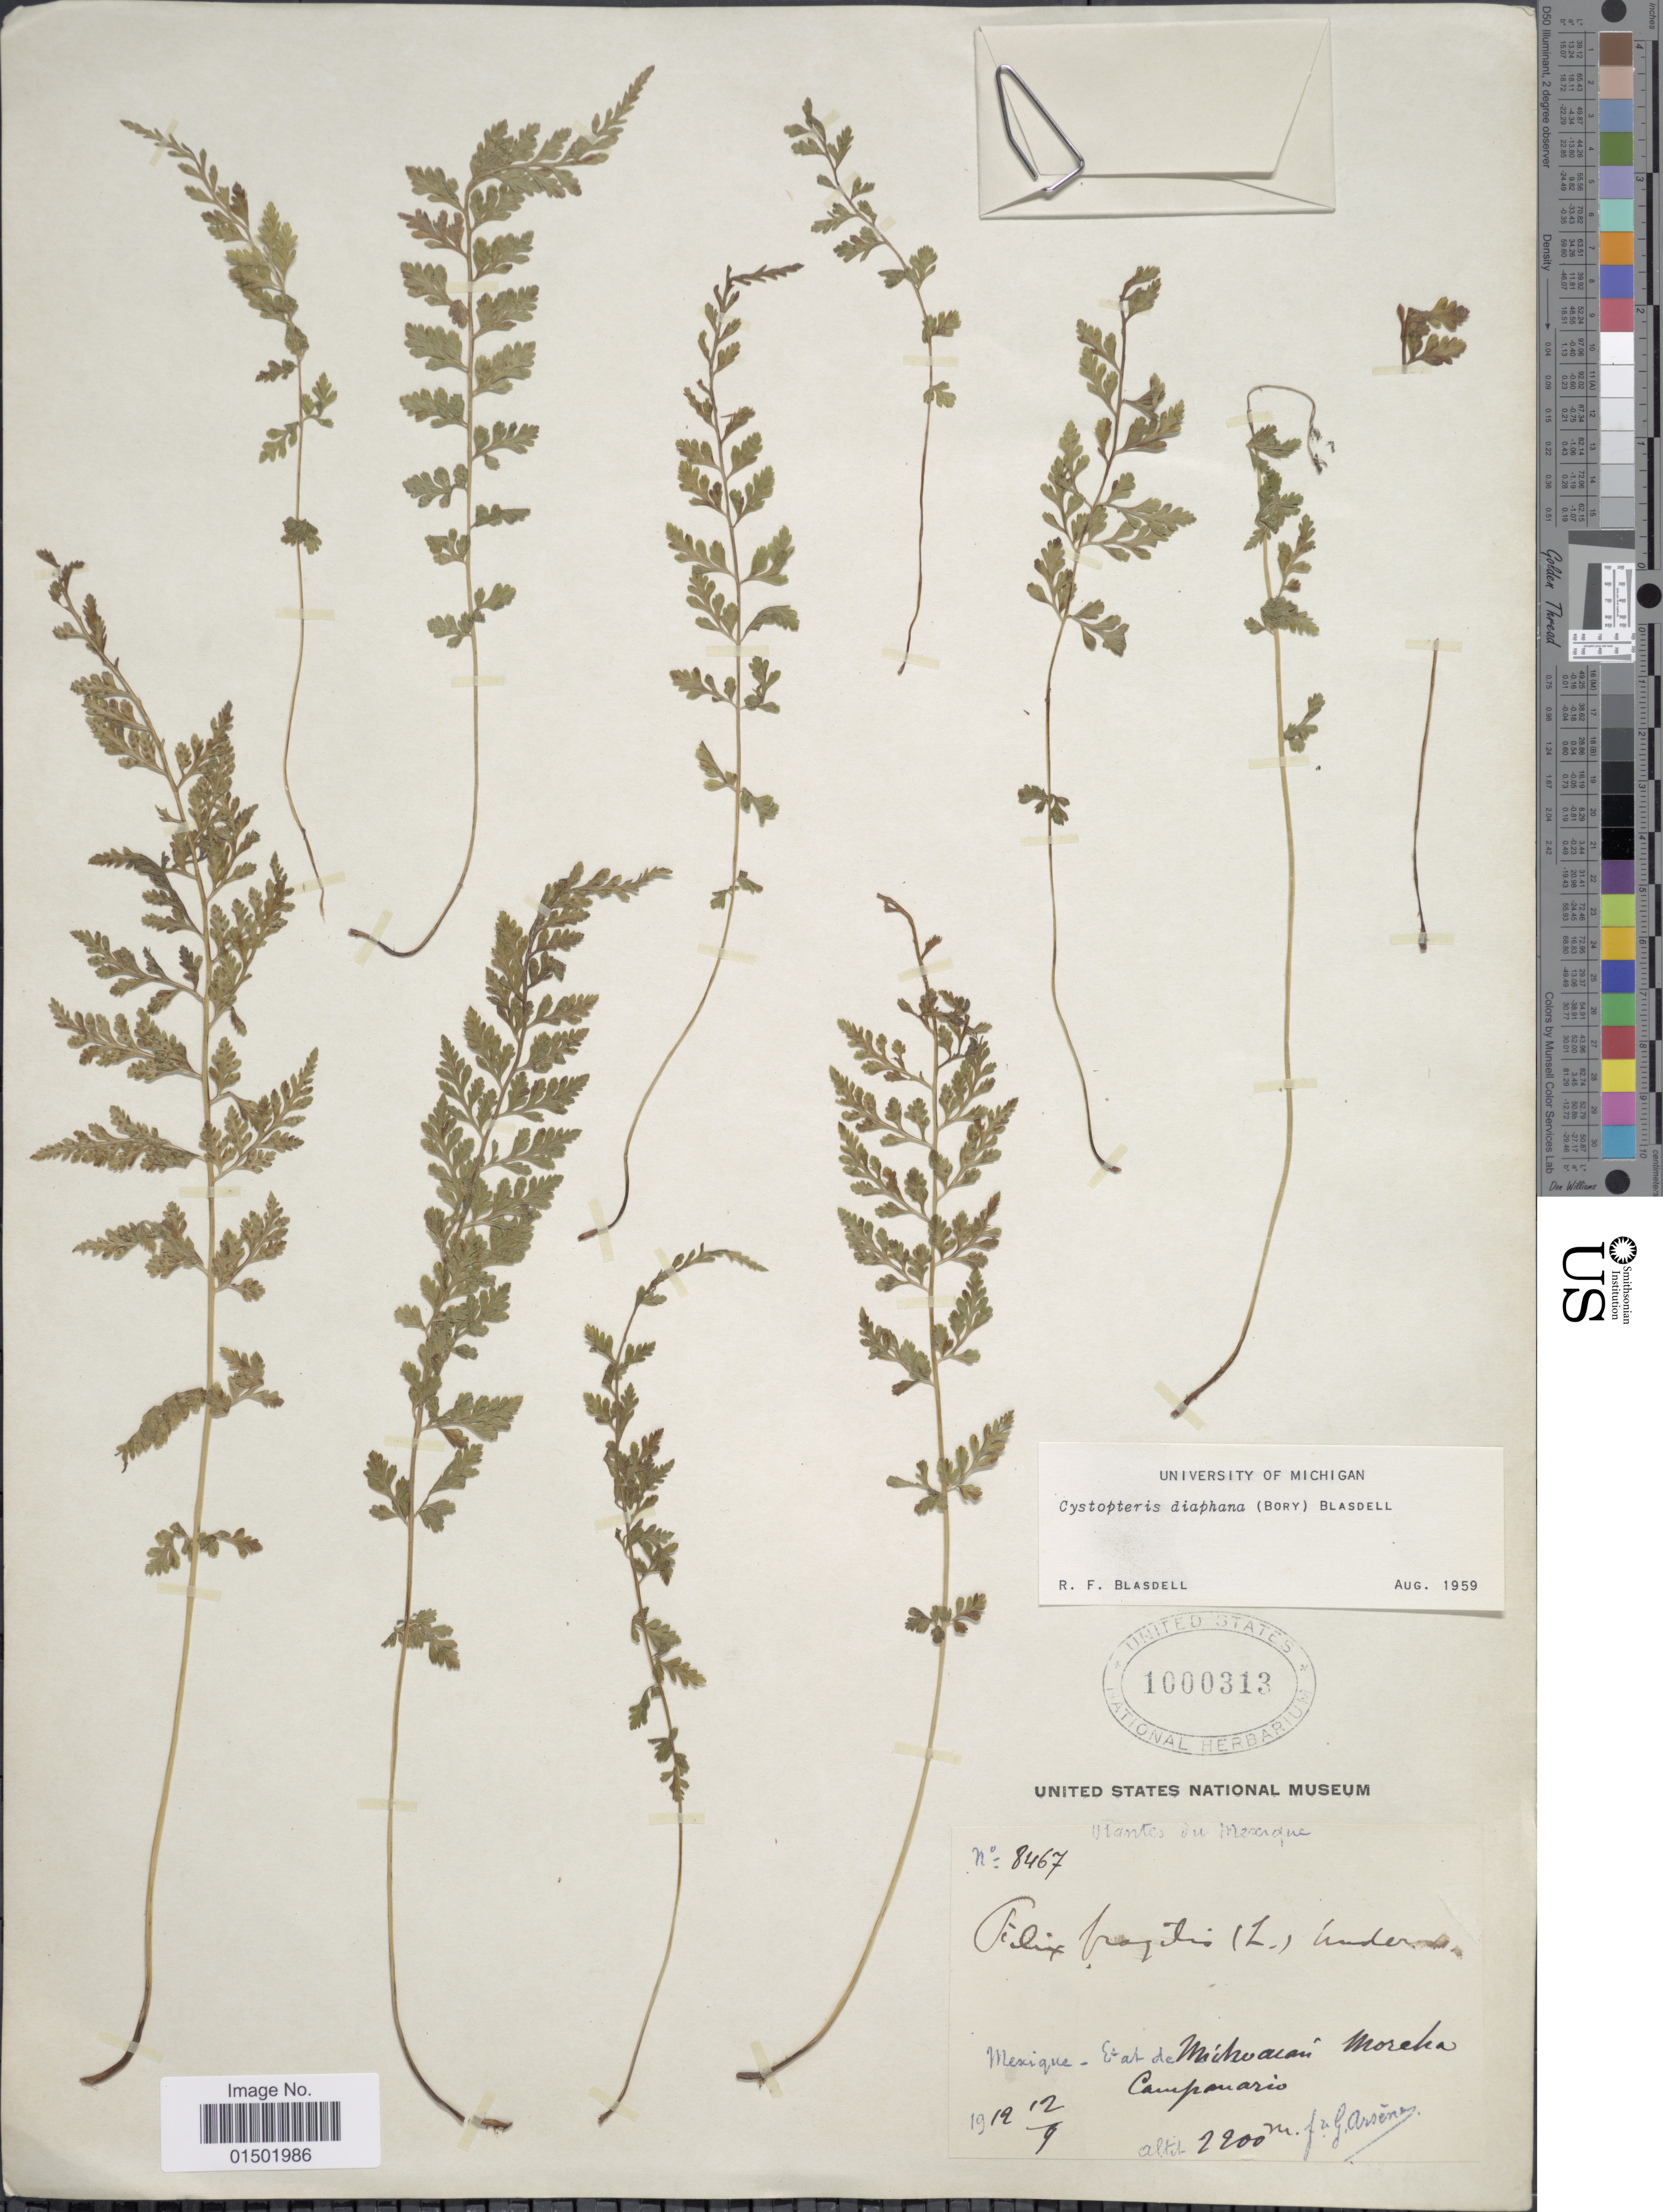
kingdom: Plantae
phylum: Tracheophyta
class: Polypodiopsida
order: Polypodiales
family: Cystopteridaceae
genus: Cystopteris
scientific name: Cystopteris diaphana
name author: (Bory) Blasdell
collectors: Bro. G. Arsène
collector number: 8467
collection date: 1912-09-12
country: Mexico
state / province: Michoacán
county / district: Morelia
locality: Campanario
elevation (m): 2200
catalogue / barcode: US 1000313